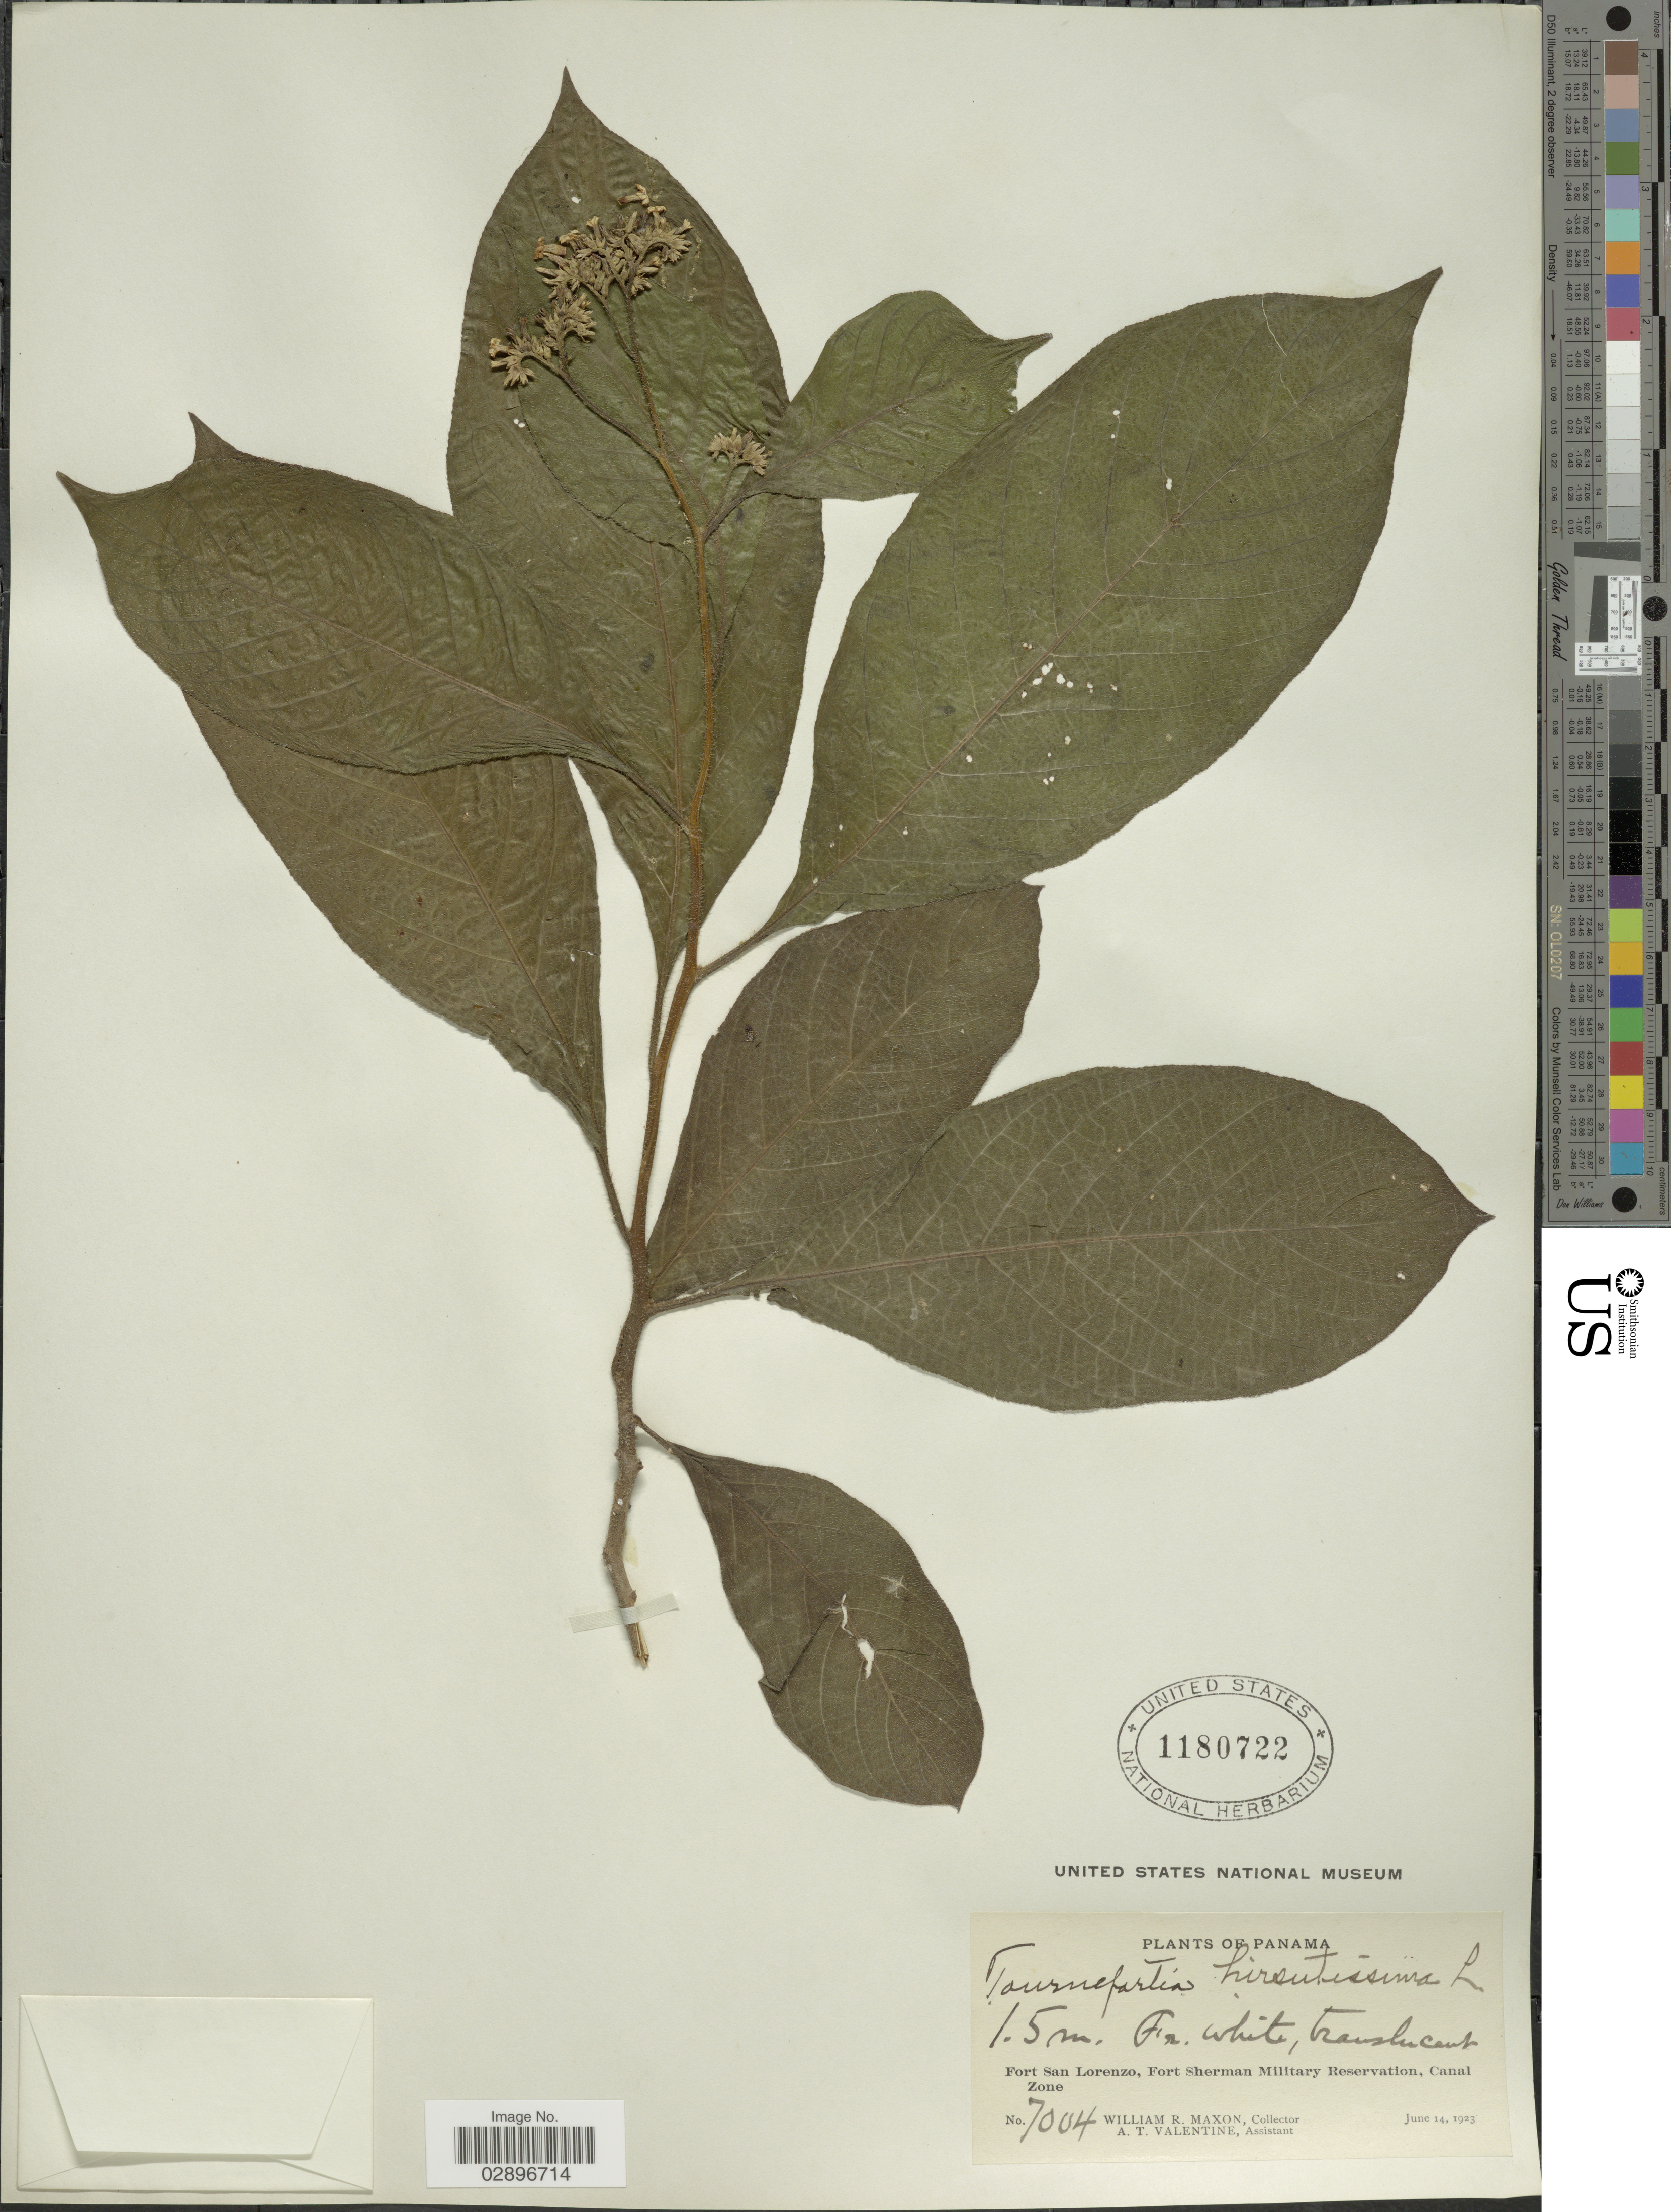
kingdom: Plantae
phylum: Tracheophyta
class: Magnoliopsida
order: Boraginales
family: Heliotropiaceae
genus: Tournefortia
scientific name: Tournefortia hirsutissima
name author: L.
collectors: W. R. Maxon & A. Valentine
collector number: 7004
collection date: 1923-06-14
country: Panama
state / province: Colón / Panamá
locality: Fort San Lorenzo, Fort Sherman Military Reservation, Canal Zone.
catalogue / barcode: US 1180722